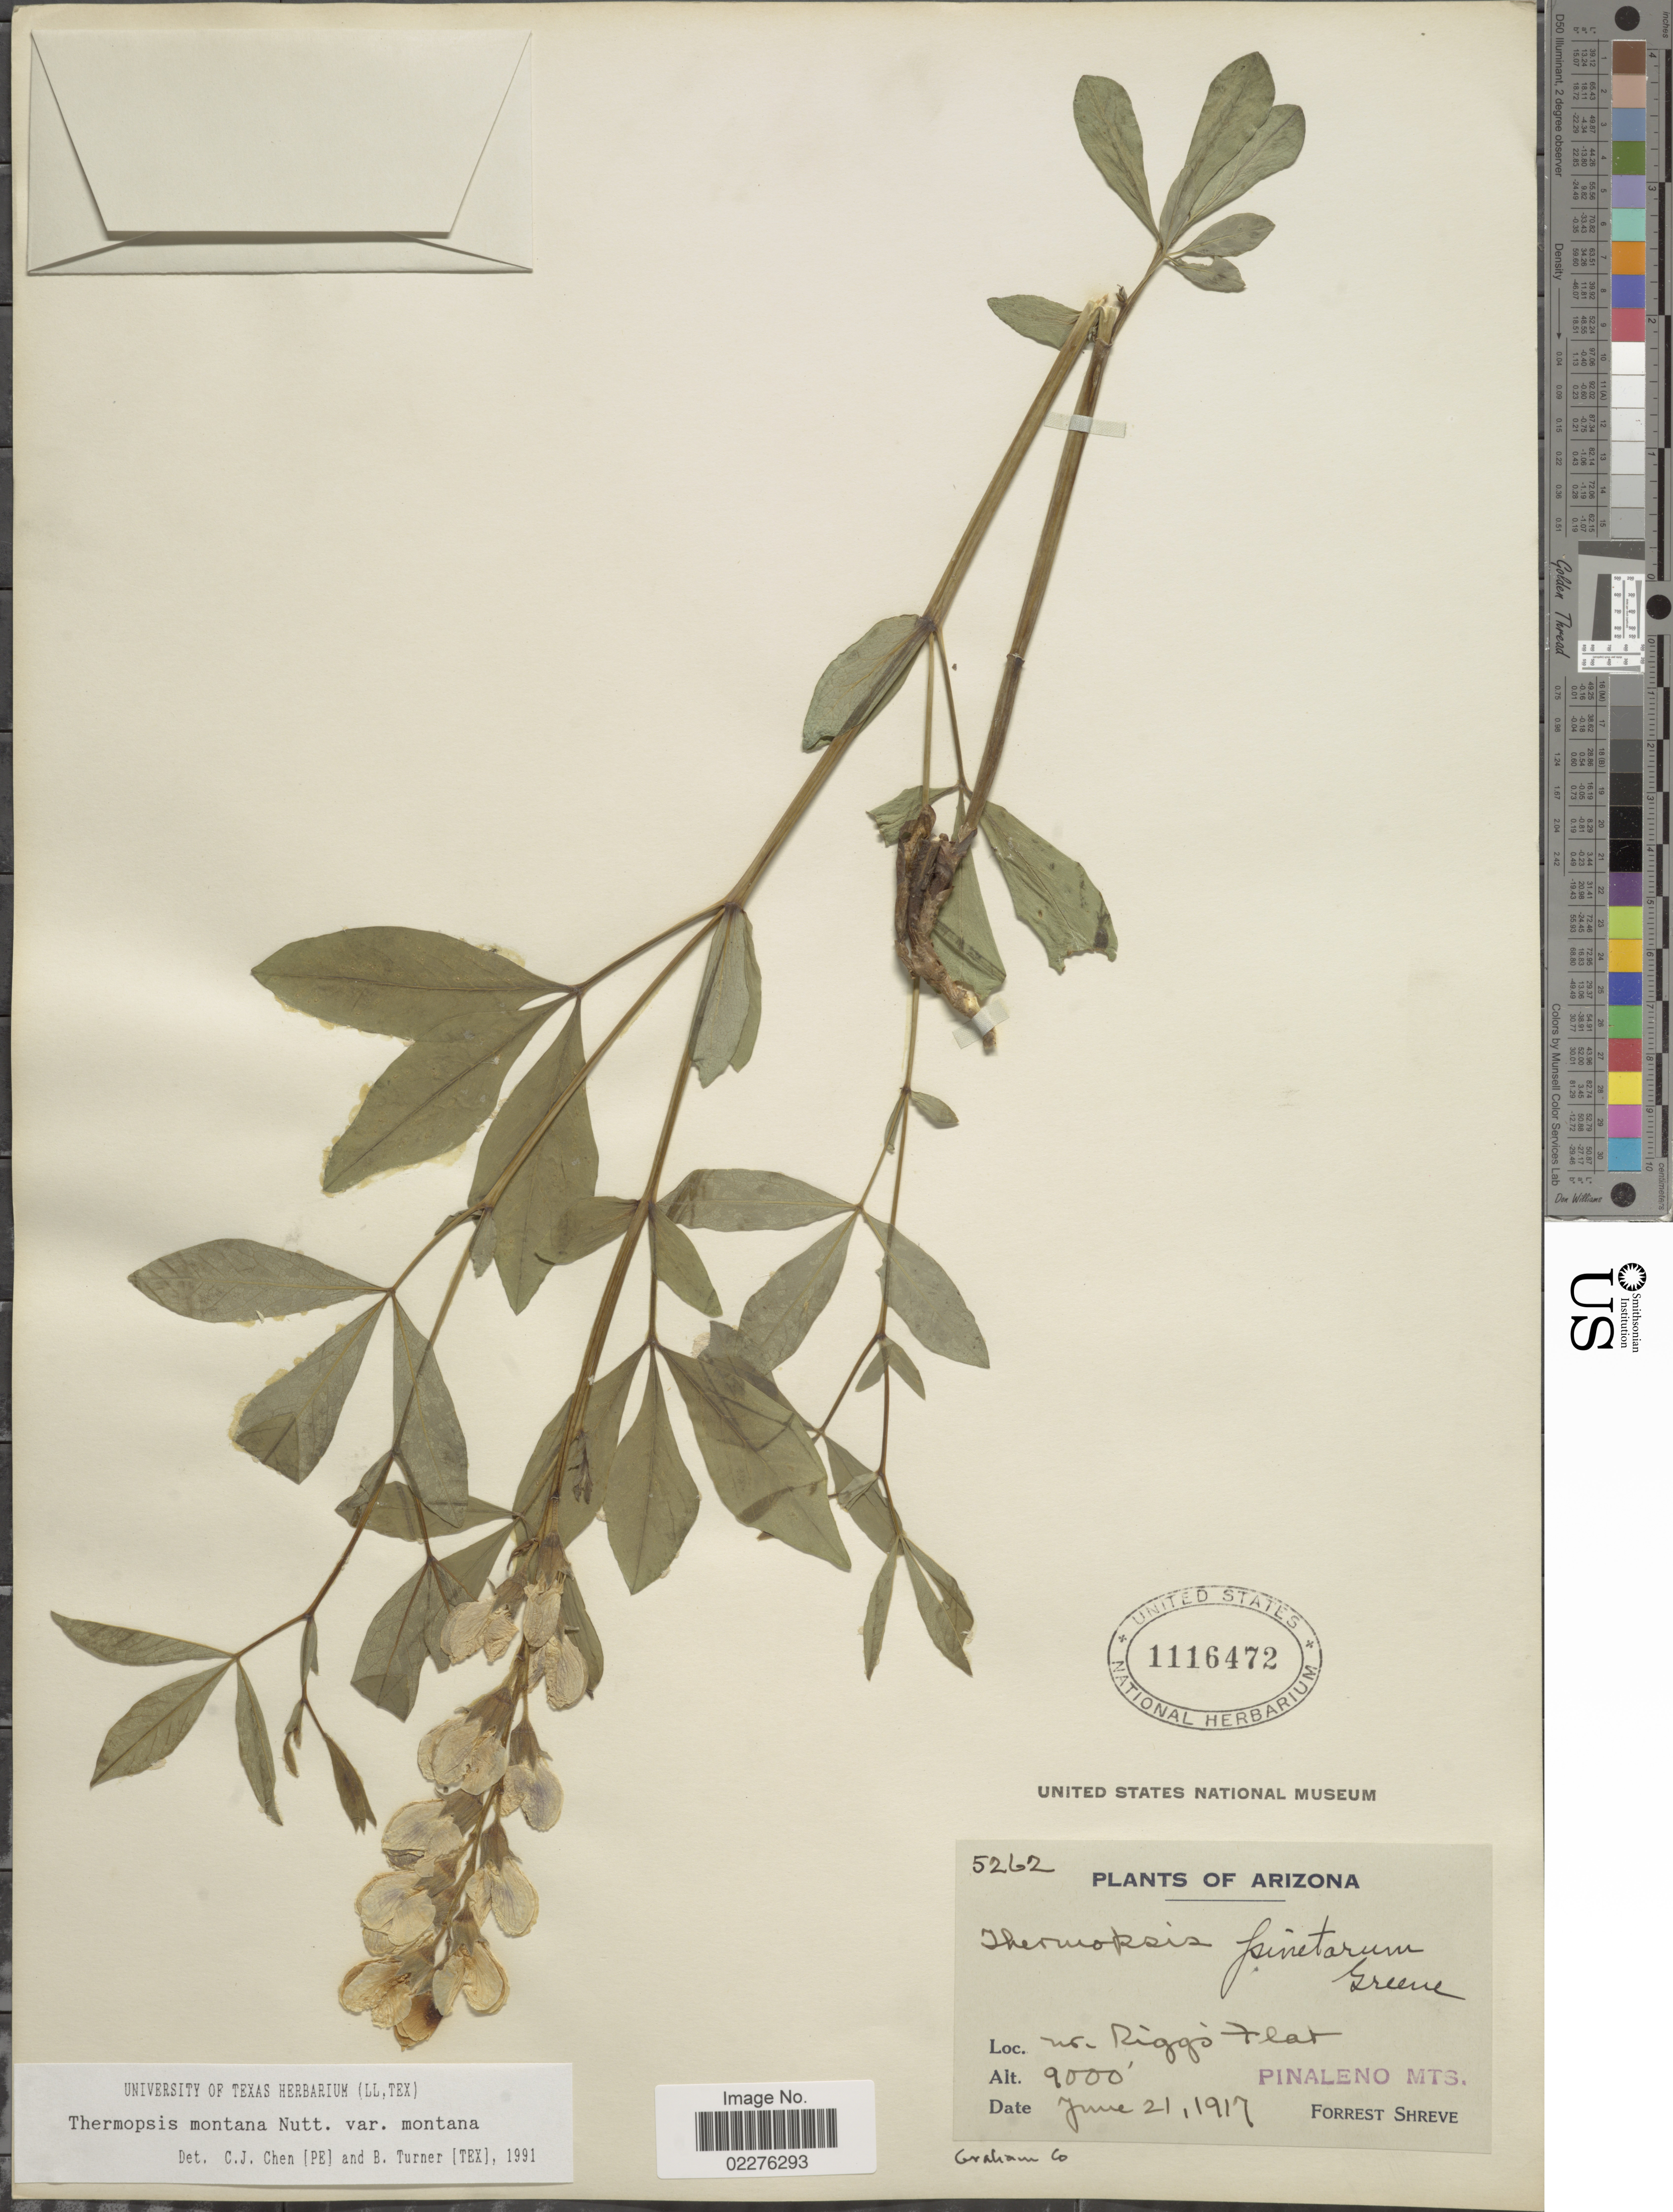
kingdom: Plantae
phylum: Tracheophyta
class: Magnoliopsida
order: Fabales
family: Fabaceae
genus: Thermopsis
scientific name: Thermopsis montana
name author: Nutt.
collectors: F. Shreve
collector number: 5262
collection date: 1917-06-21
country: United States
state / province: Arizona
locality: Nr Rigg's flat, Pinaleno Mts, Graham Co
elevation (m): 2743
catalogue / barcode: US 1116472